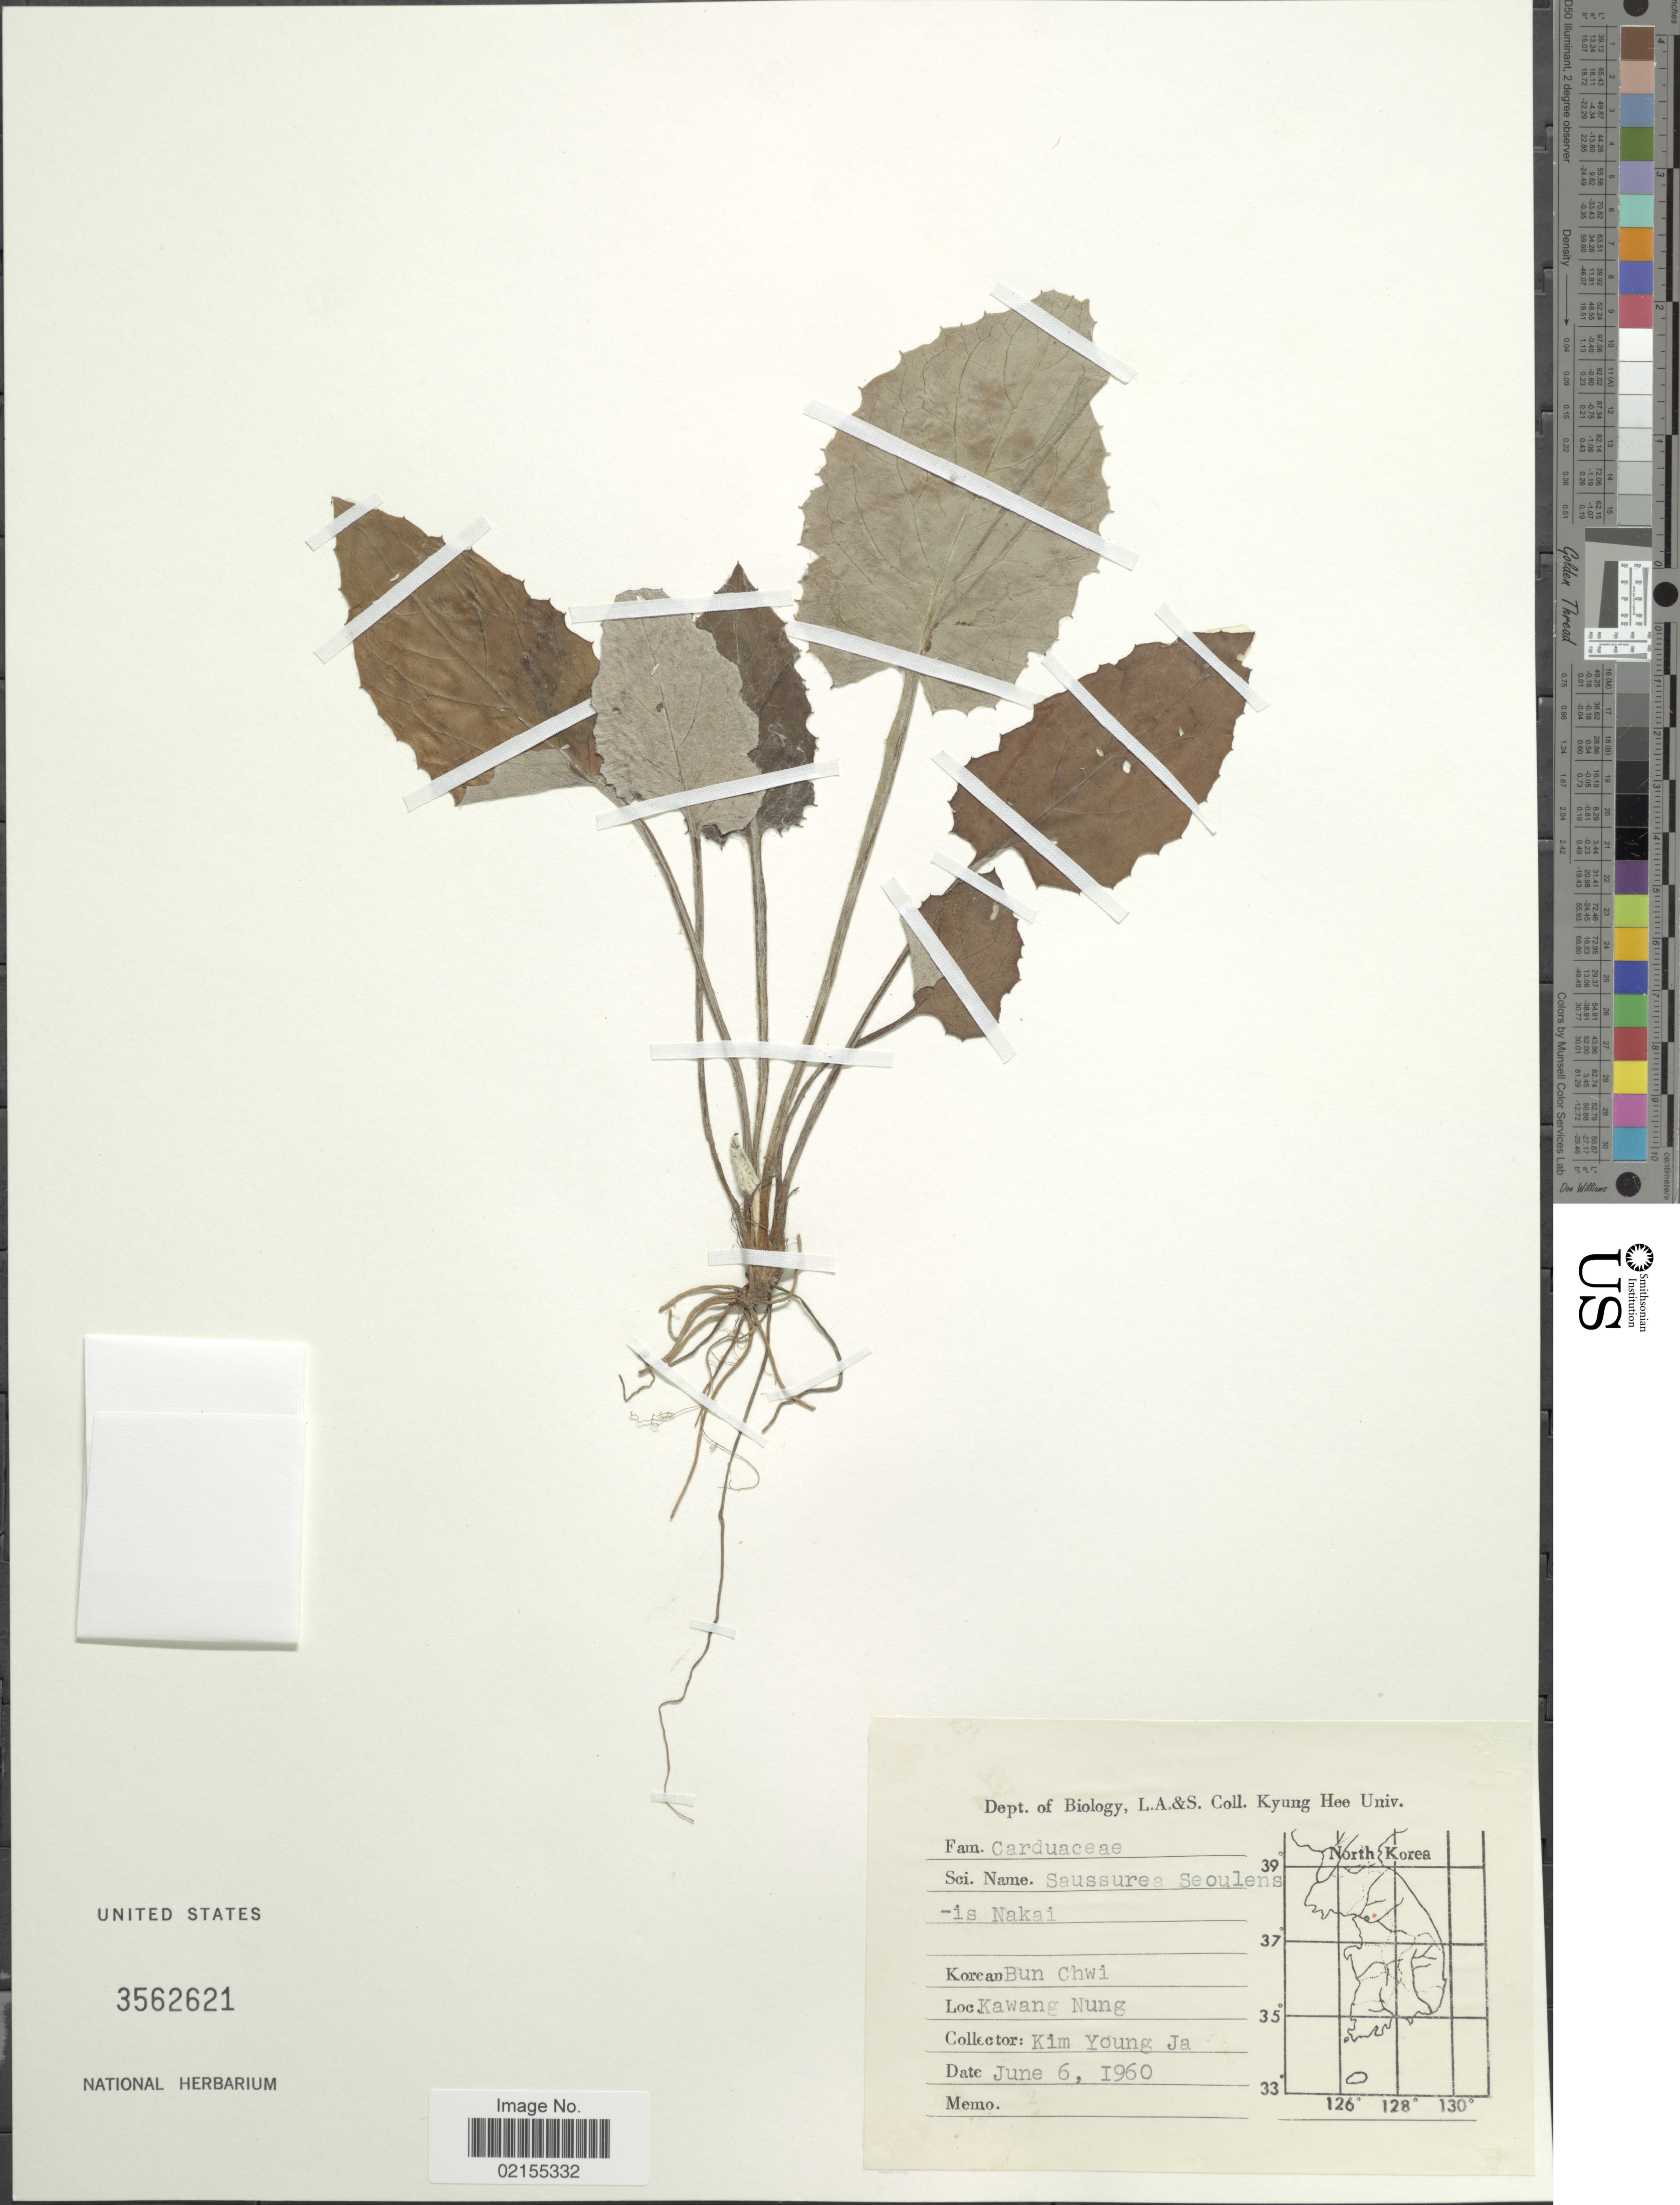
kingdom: Plantae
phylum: Tracheophyta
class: Magnoliopsida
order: Asterales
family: Asteraceae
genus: Saussurea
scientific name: Saussurea seoulensis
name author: Nakai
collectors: K. Ja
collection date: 1960-06-06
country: South Korea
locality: Kawang Nung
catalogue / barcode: US 3562621